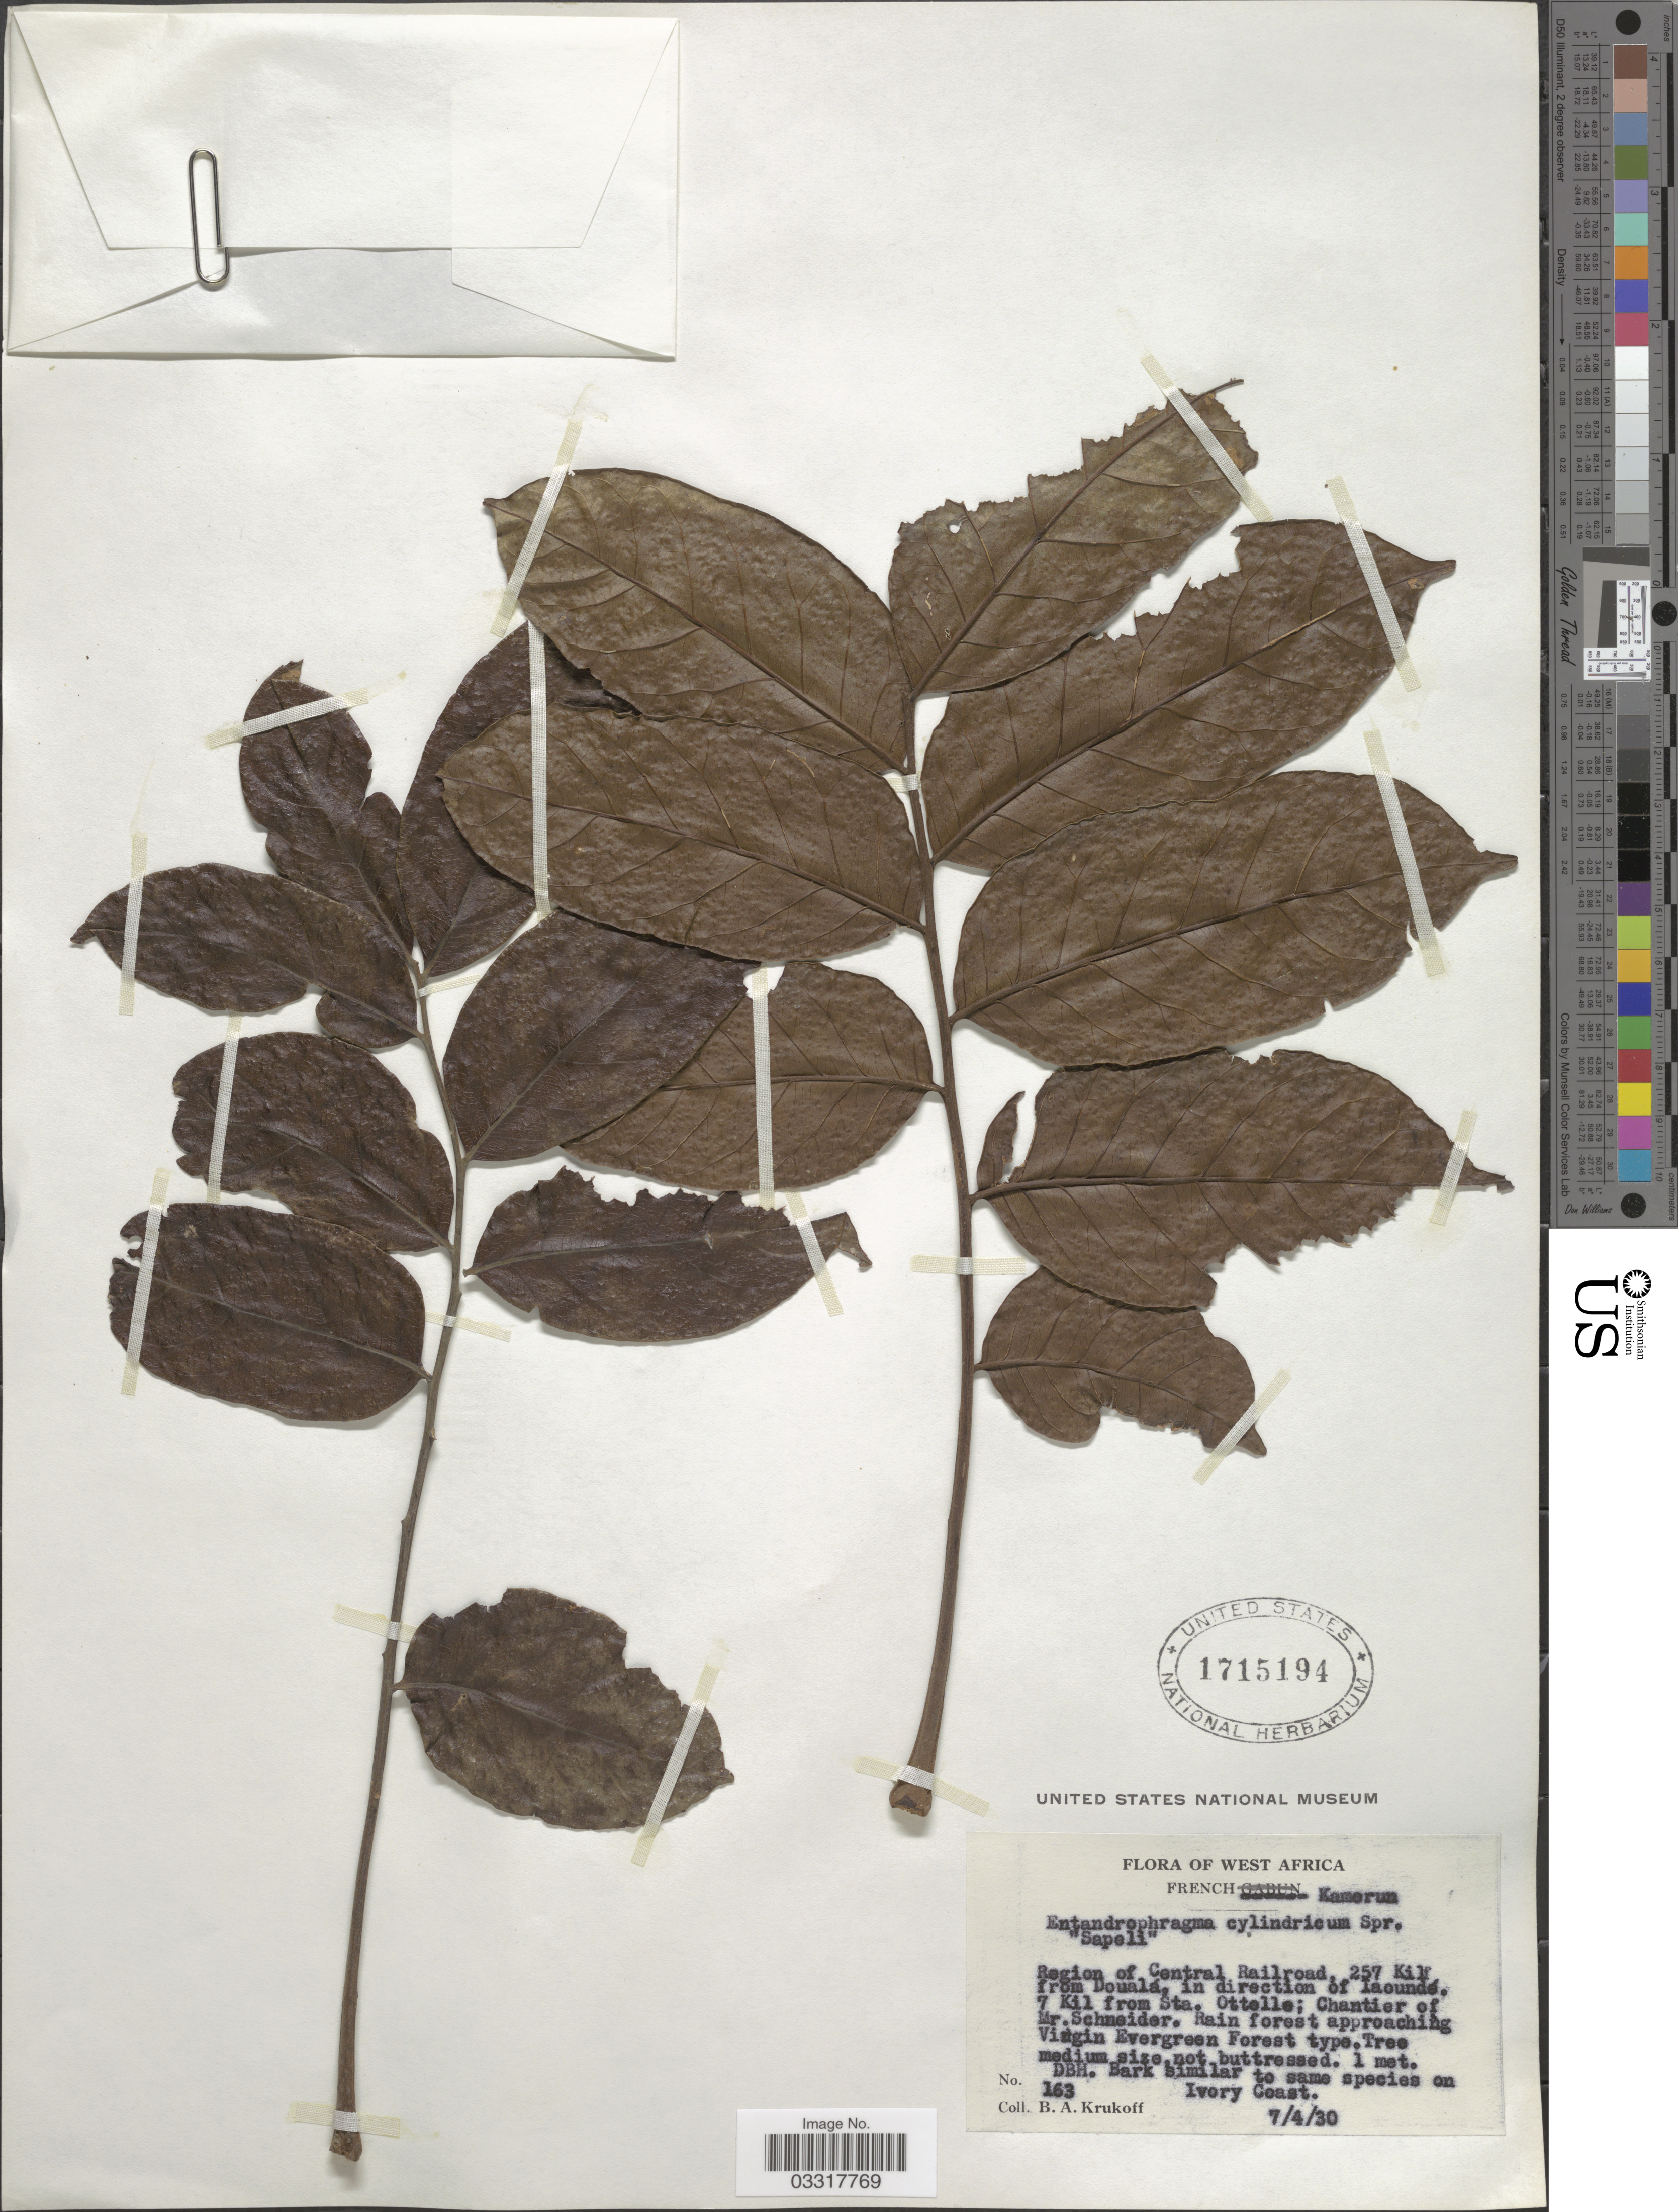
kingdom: Plantae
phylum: Tracheophyta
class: Magnoliopsida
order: Sapindales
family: Meliaceae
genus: Entandrophragma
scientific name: Entandrophragma cylindricum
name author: (Sprague) Sprague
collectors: B. A. Krukoff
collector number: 163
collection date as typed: Transcribed d/m/y: 7/4/30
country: Cameroon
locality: West Africa. French Kamerun. Region of the Central Railroad, 257 Kil. from Doualá, in direction of Iaoundé. 7 Kil from Sta. Ottelle; Chantier of Mr. Schneider.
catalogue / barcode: US 1715194